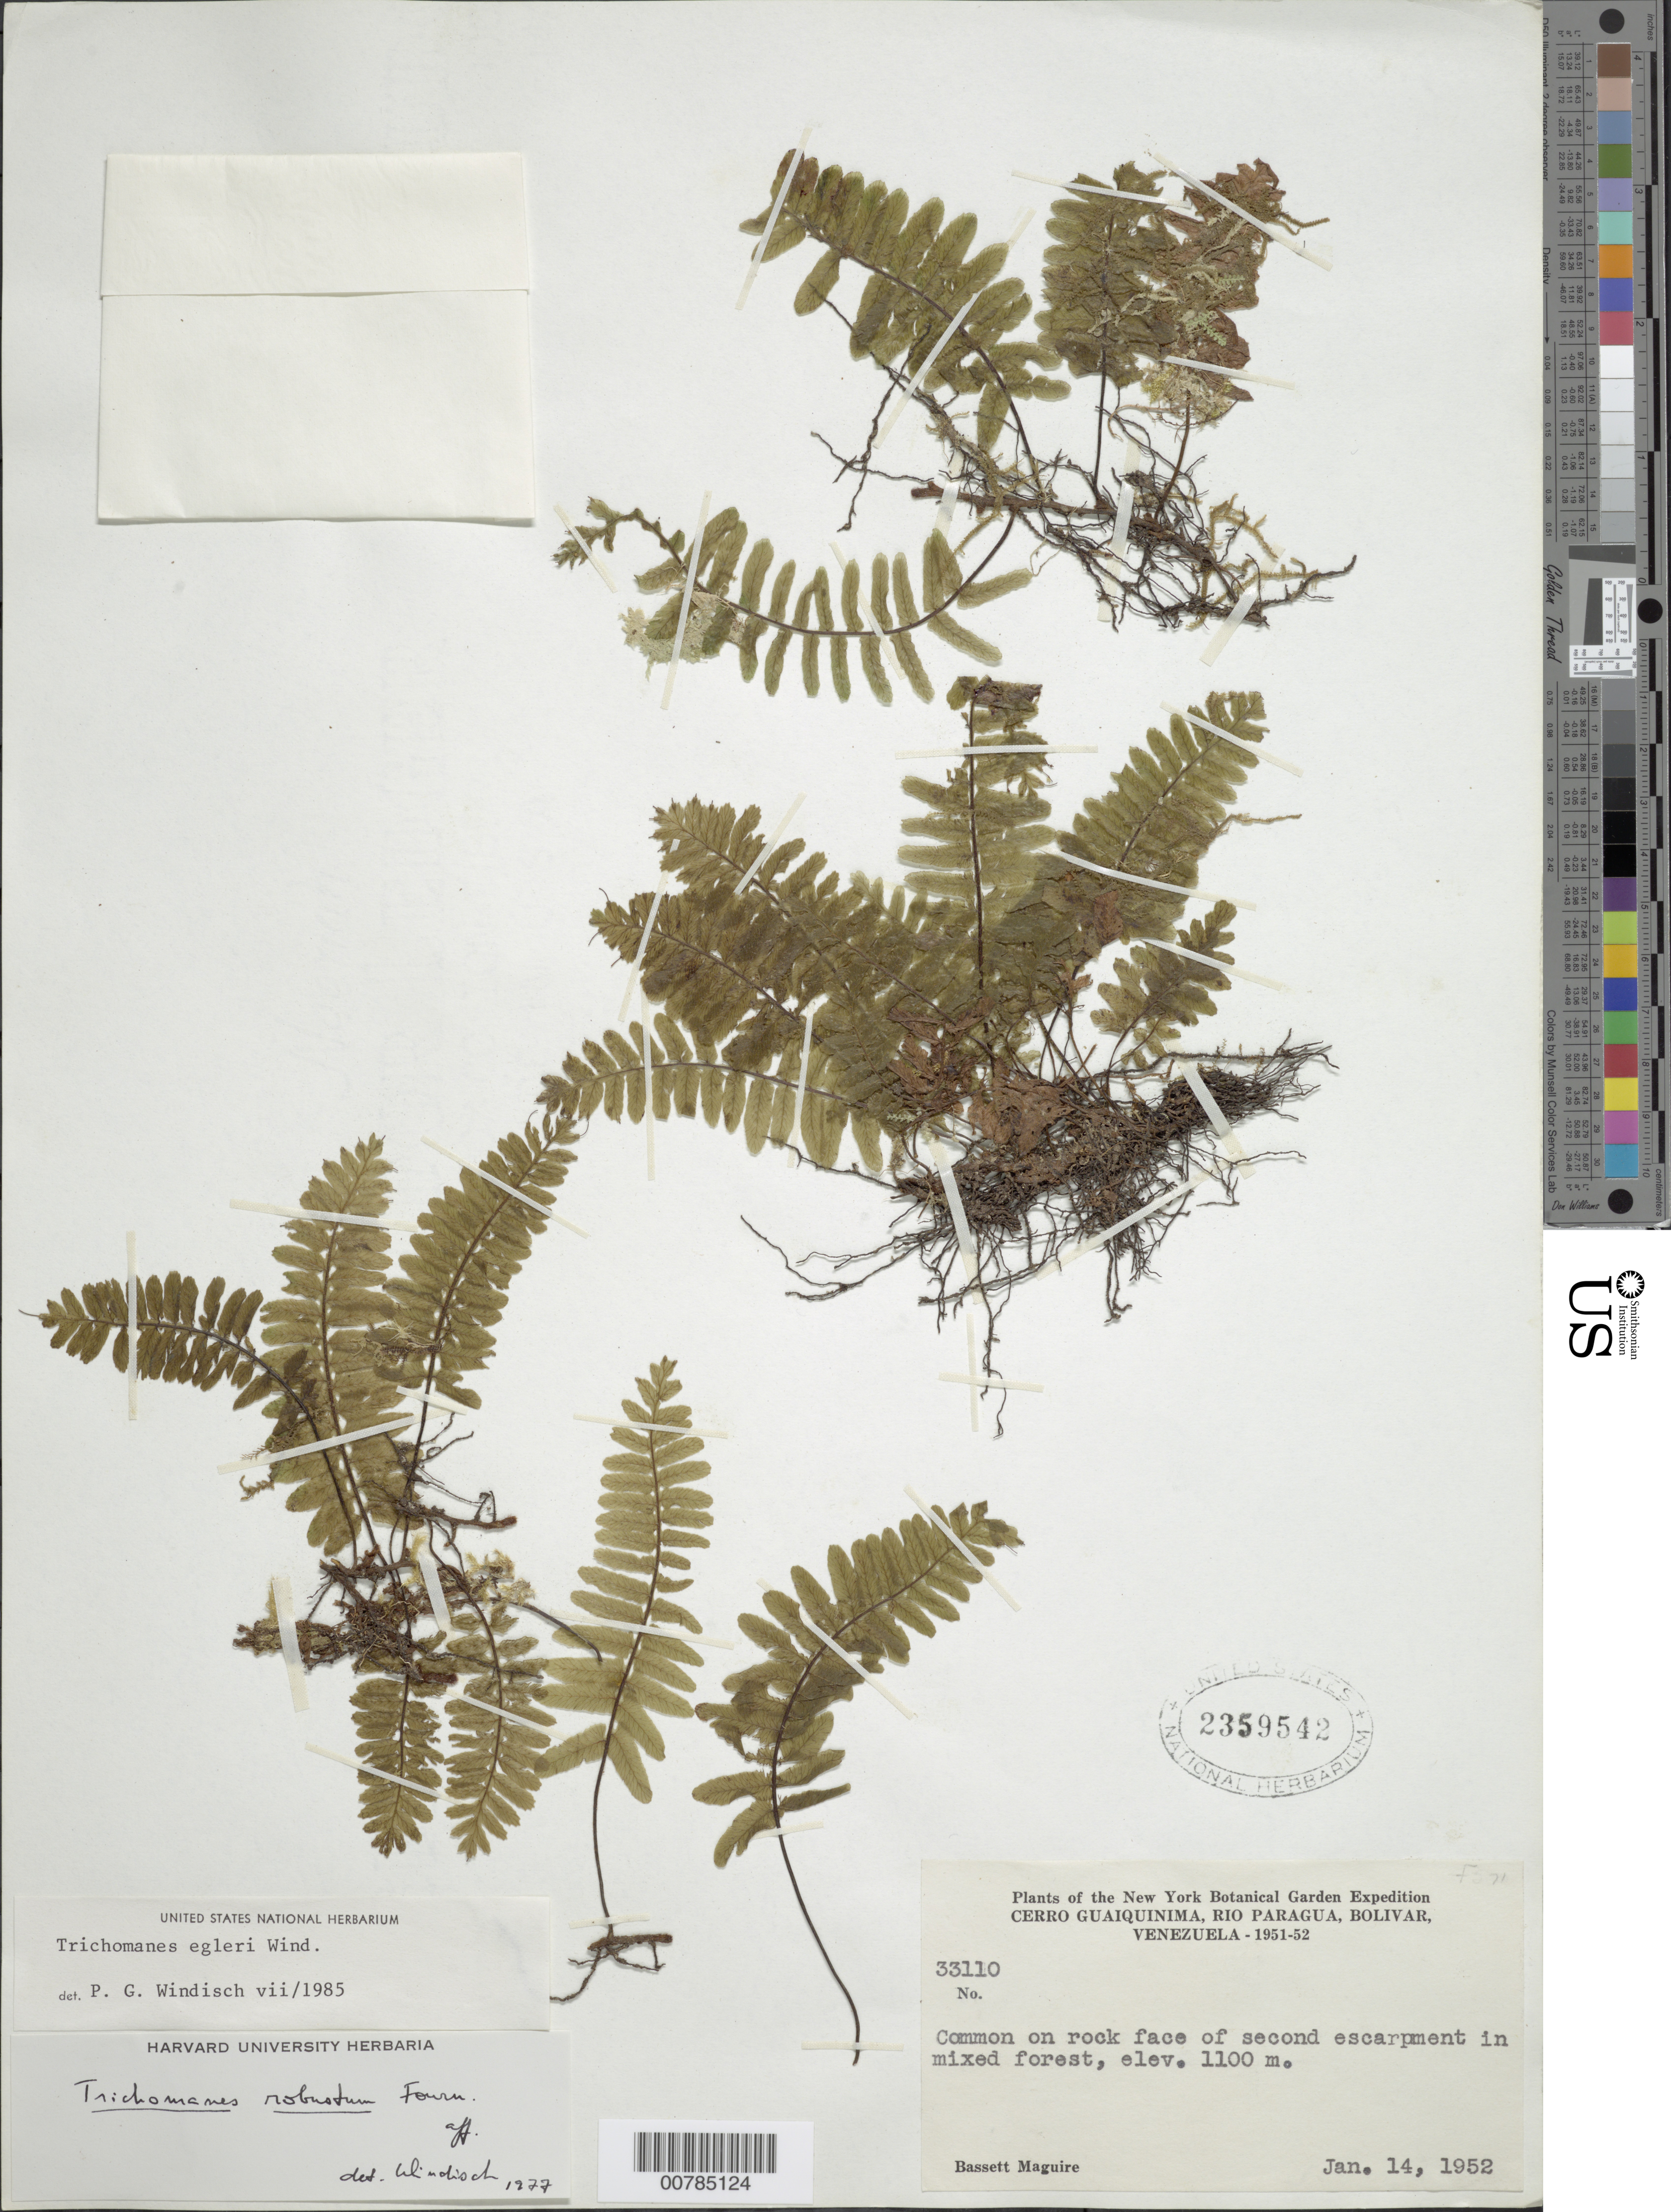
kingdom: Plantae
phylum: Tracheophyta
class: Polypodiopsida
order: Hymenophyllales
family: Hymenophyllaceae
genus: Trichomanes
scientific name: Trichomanes egleri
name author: P.G. Windisch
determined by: Windisch, Paulo Guenter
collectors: B. Maguire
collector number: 33110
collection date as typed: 14-Jan-51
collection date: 1951-01-14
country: Venezuela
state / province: Bolívar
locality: Cerro Guaiquinima, Río Paragua, Intermediate Camp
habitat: Rock face of second escarpment in mixed forest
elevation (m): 1100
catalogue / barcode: US 2359542